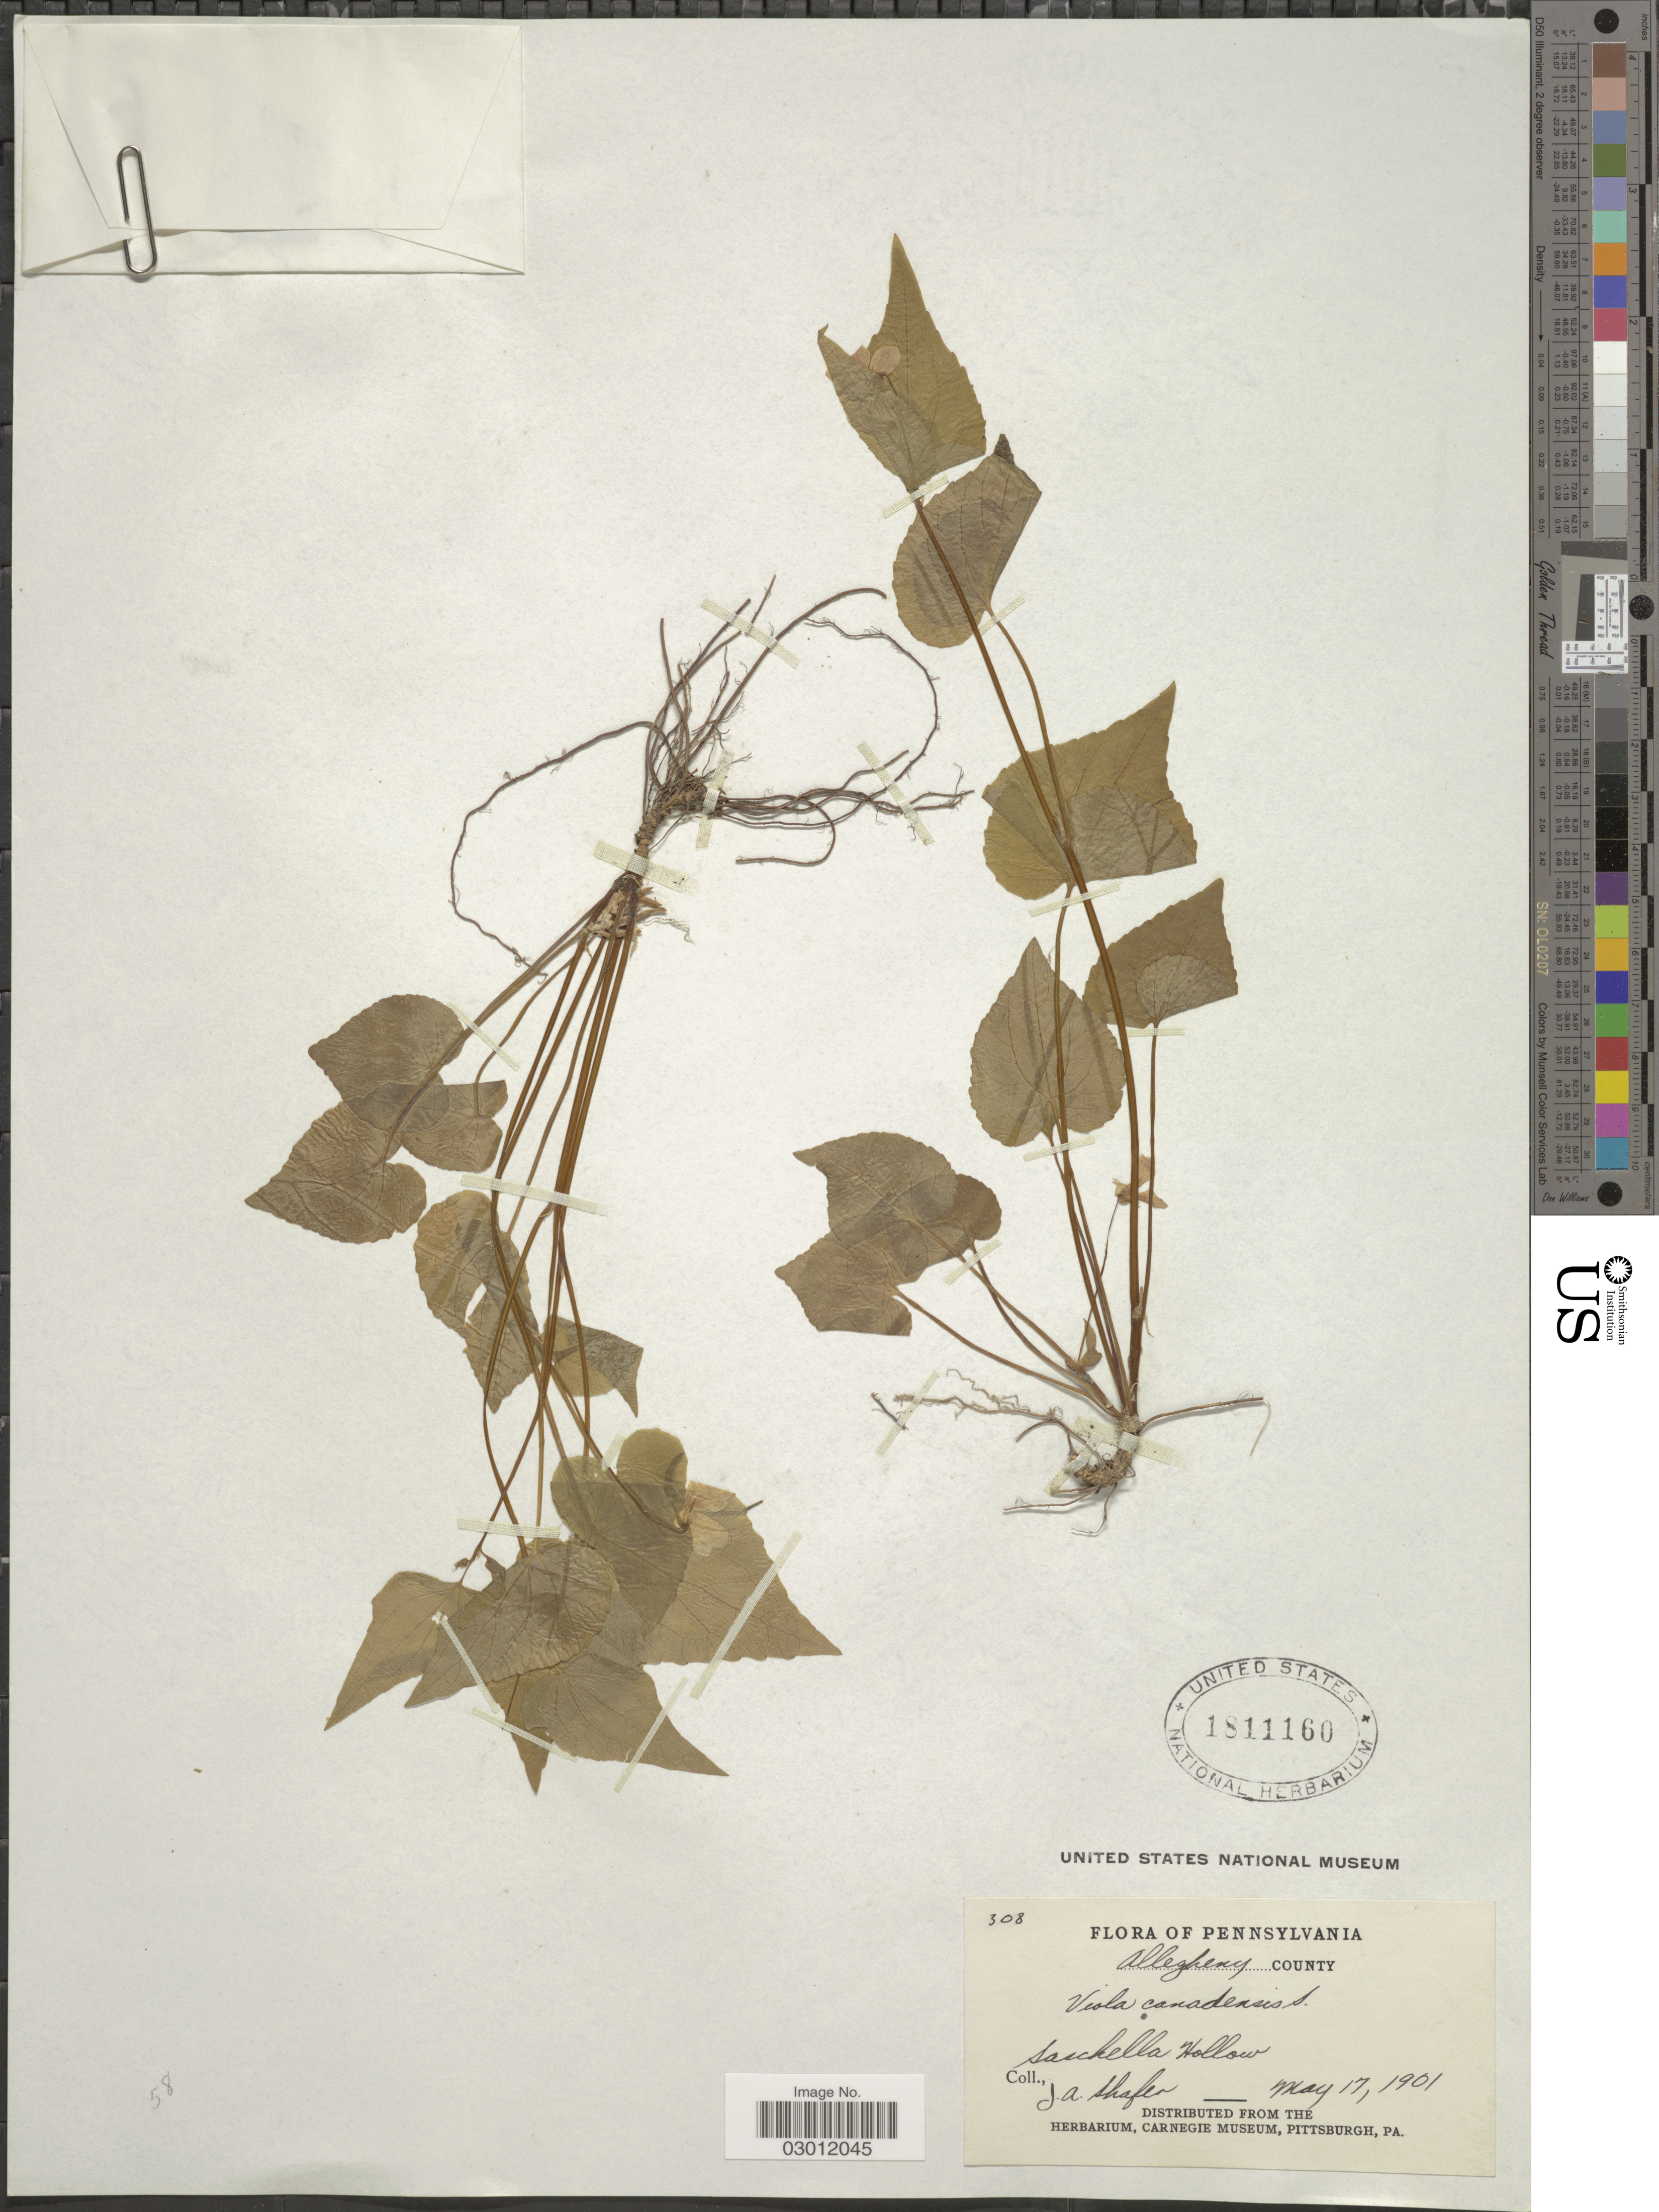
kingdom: Plantae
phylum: Tracheophyta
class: Magnoliopsida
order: Malpighiales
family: Violaceae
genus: Viola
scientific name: Viola canadensis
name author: L.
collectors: J. A. Shafer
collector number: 308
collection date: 1901-05-17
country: United States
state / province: Pennsylvania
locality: Allegheny County. Saschella Hollow.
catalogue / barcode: US 1811160